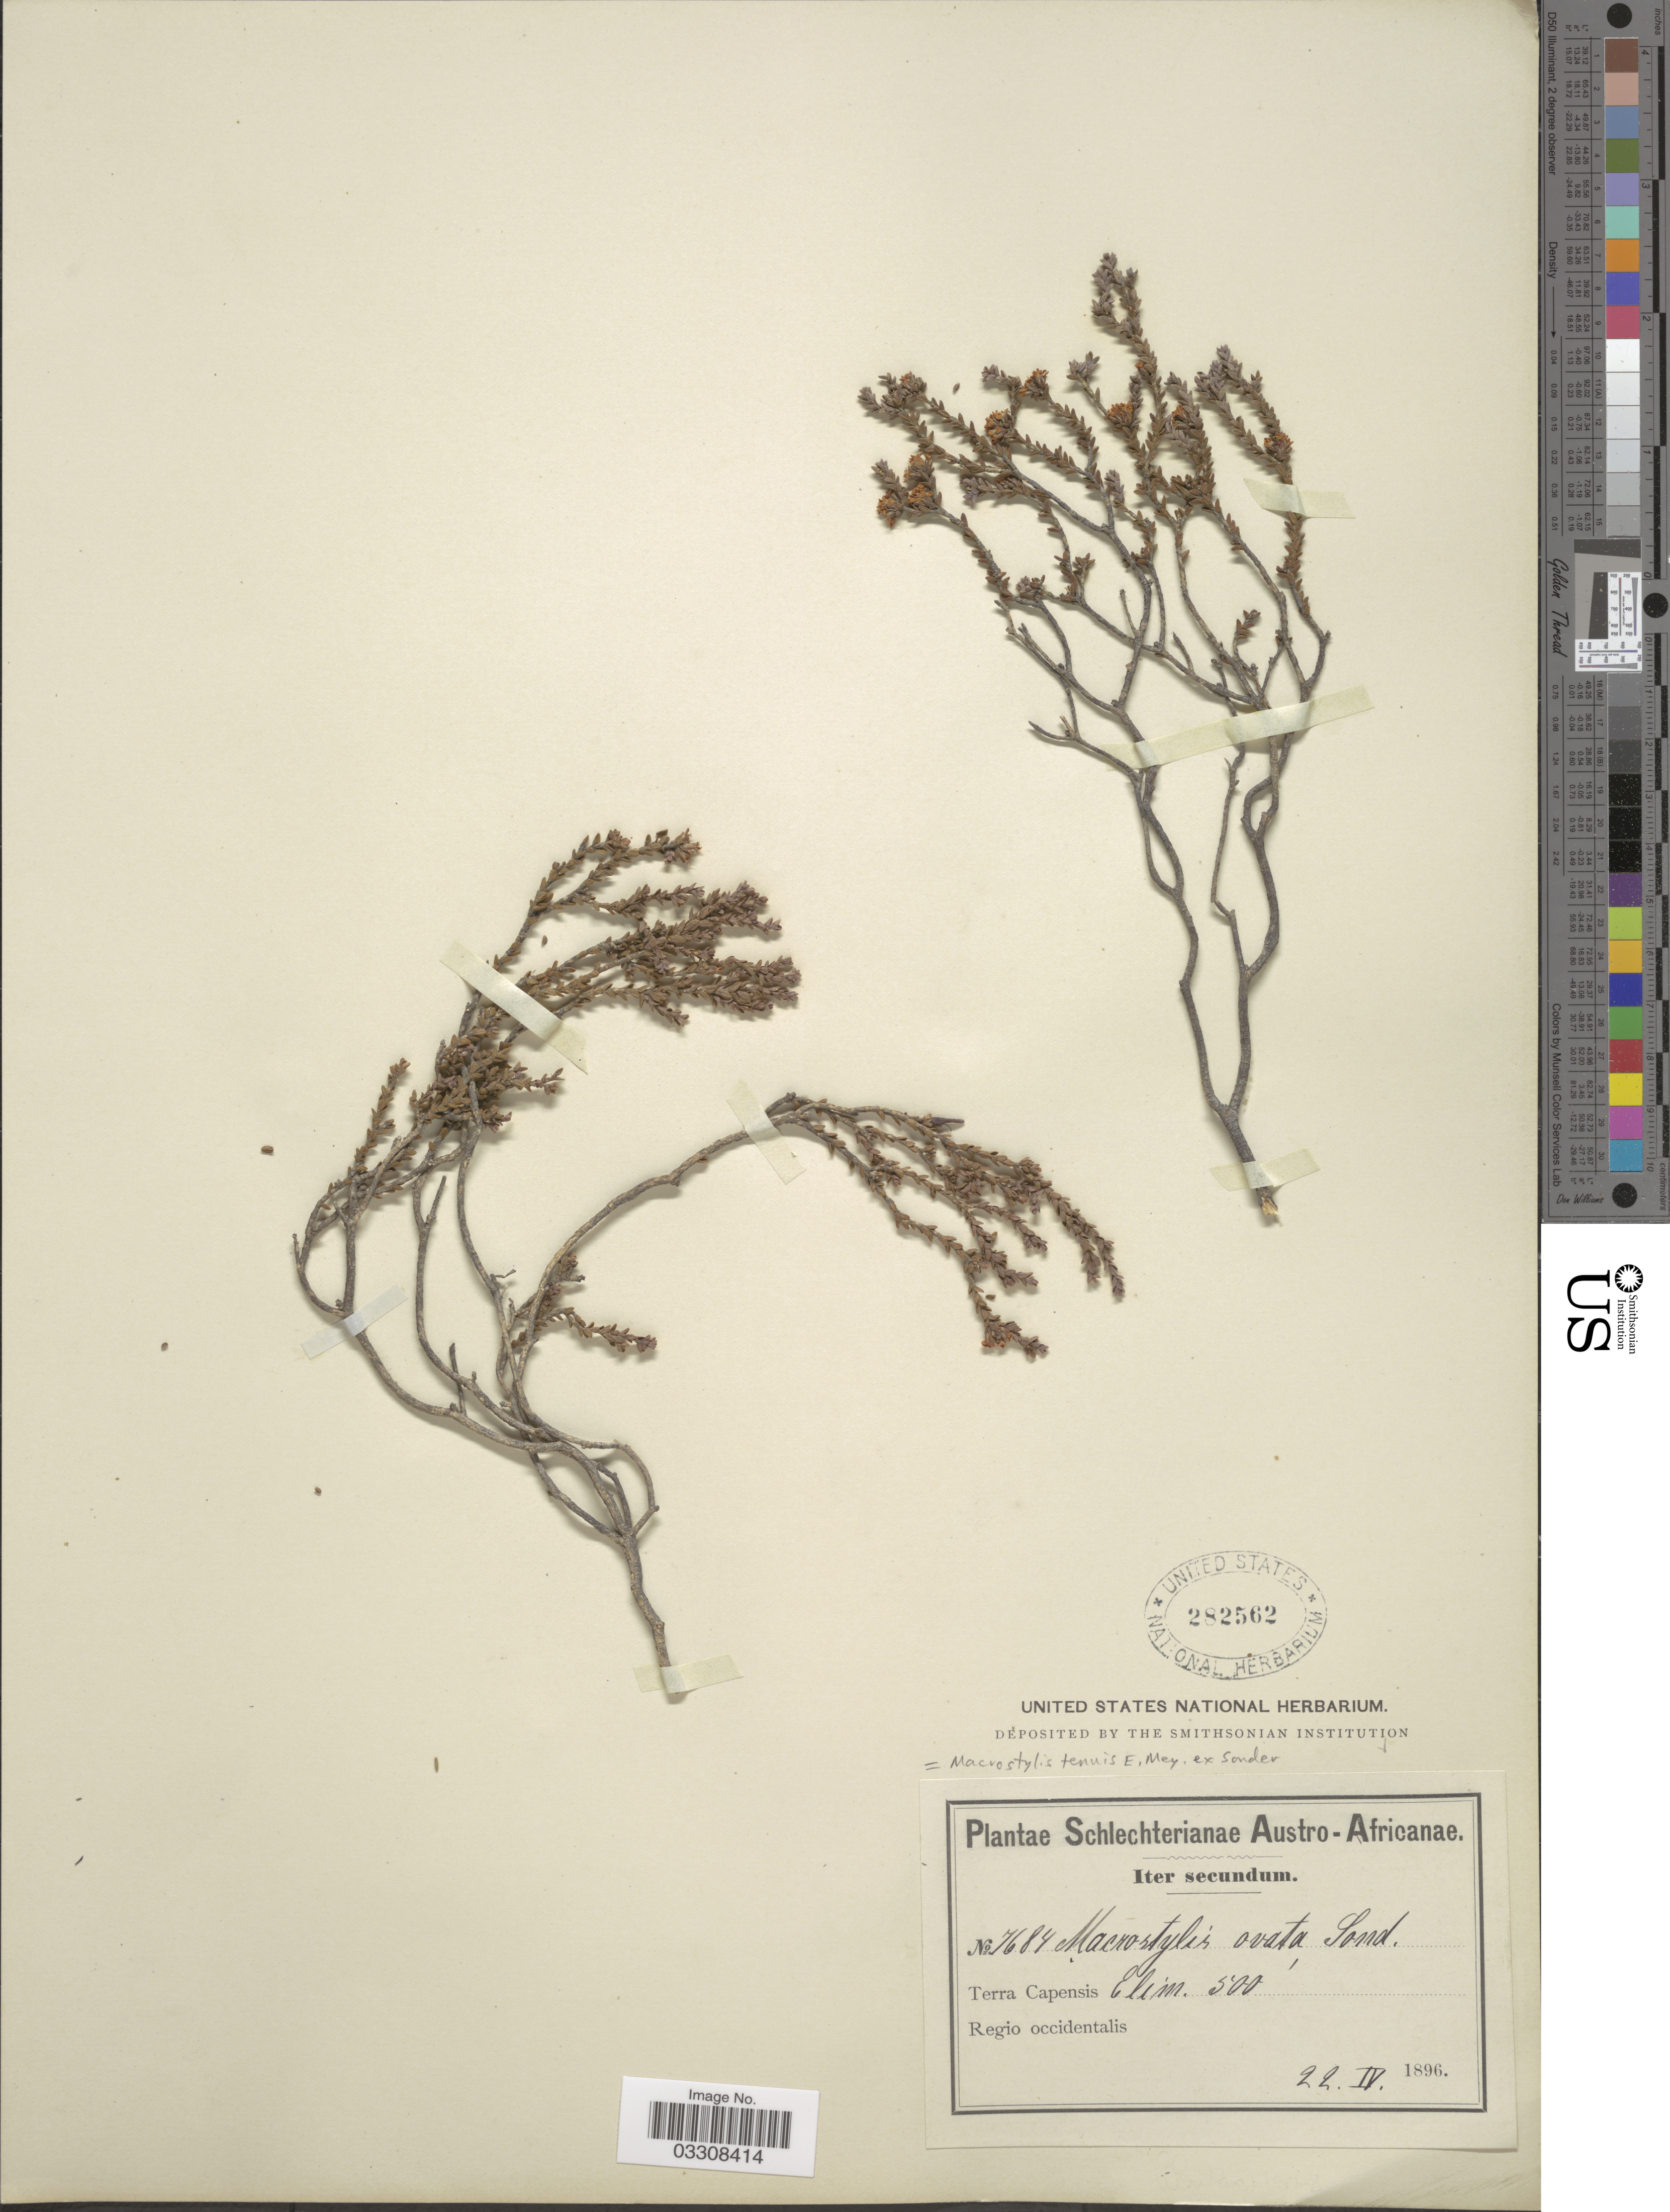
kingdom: Plantae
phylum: Tracheophyta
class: Magnoliopsida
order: Sapindales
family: Rutaceae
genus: Macrostylis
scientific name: Macrostylis tenuis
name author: E. Mey. ex Harv. & Sond.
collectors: Schlechter, --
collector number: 7684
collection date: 1896-04-22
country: South Africa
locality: Austro-Africanae. Terra Capensis Elim. Regio occidentalis.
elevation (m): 152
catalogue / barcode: US 282562